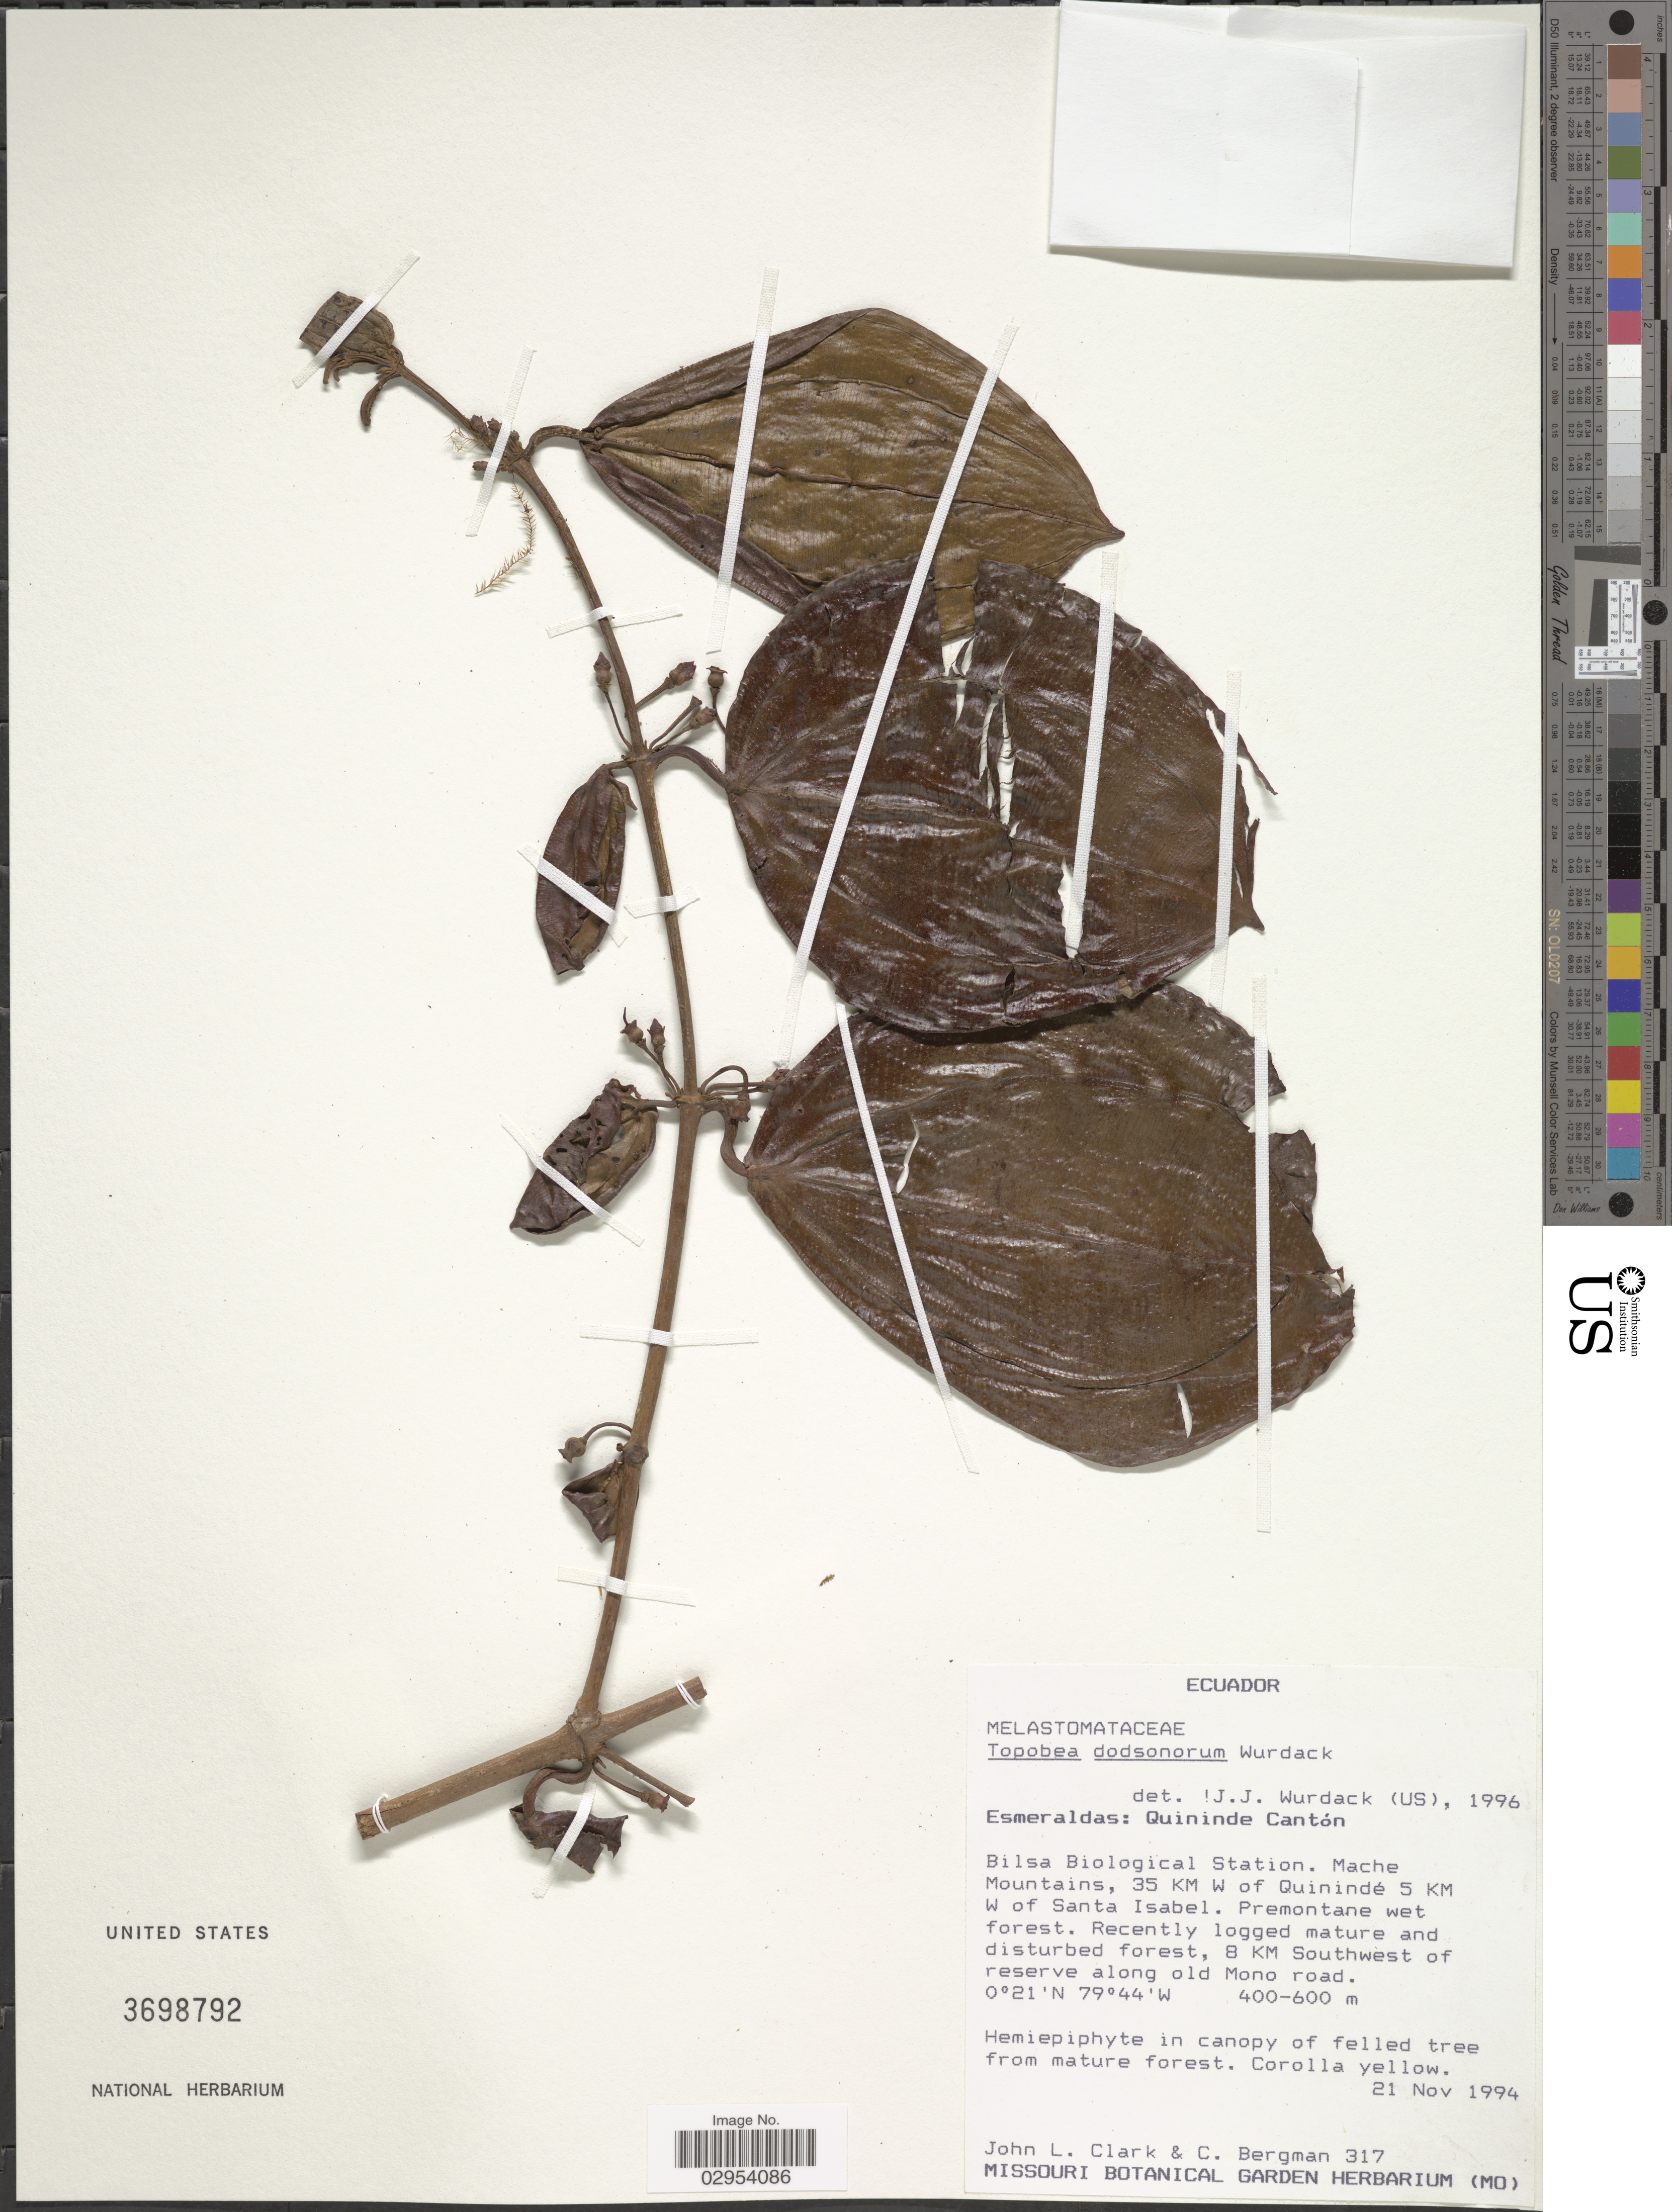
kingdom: Plantae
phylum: Tracheophyta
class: Magnoliopsida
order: Myrtales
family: Melastomataceae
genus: Topobea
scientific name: Topobea dodsonorum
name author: Wurdack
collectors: J. L. Clark & C. Bergman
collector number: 317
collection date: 1994-11-21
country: Ecuador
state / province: Esmeraldas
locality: Quininde Cantón. Bilsa Biological Station. Mache Mountains, 35 km W of Quinindé 5 Km W of Santa Isabel. 8 Km Southwest of reserve along old Mono road.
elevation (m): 400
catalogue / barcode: US 3698792